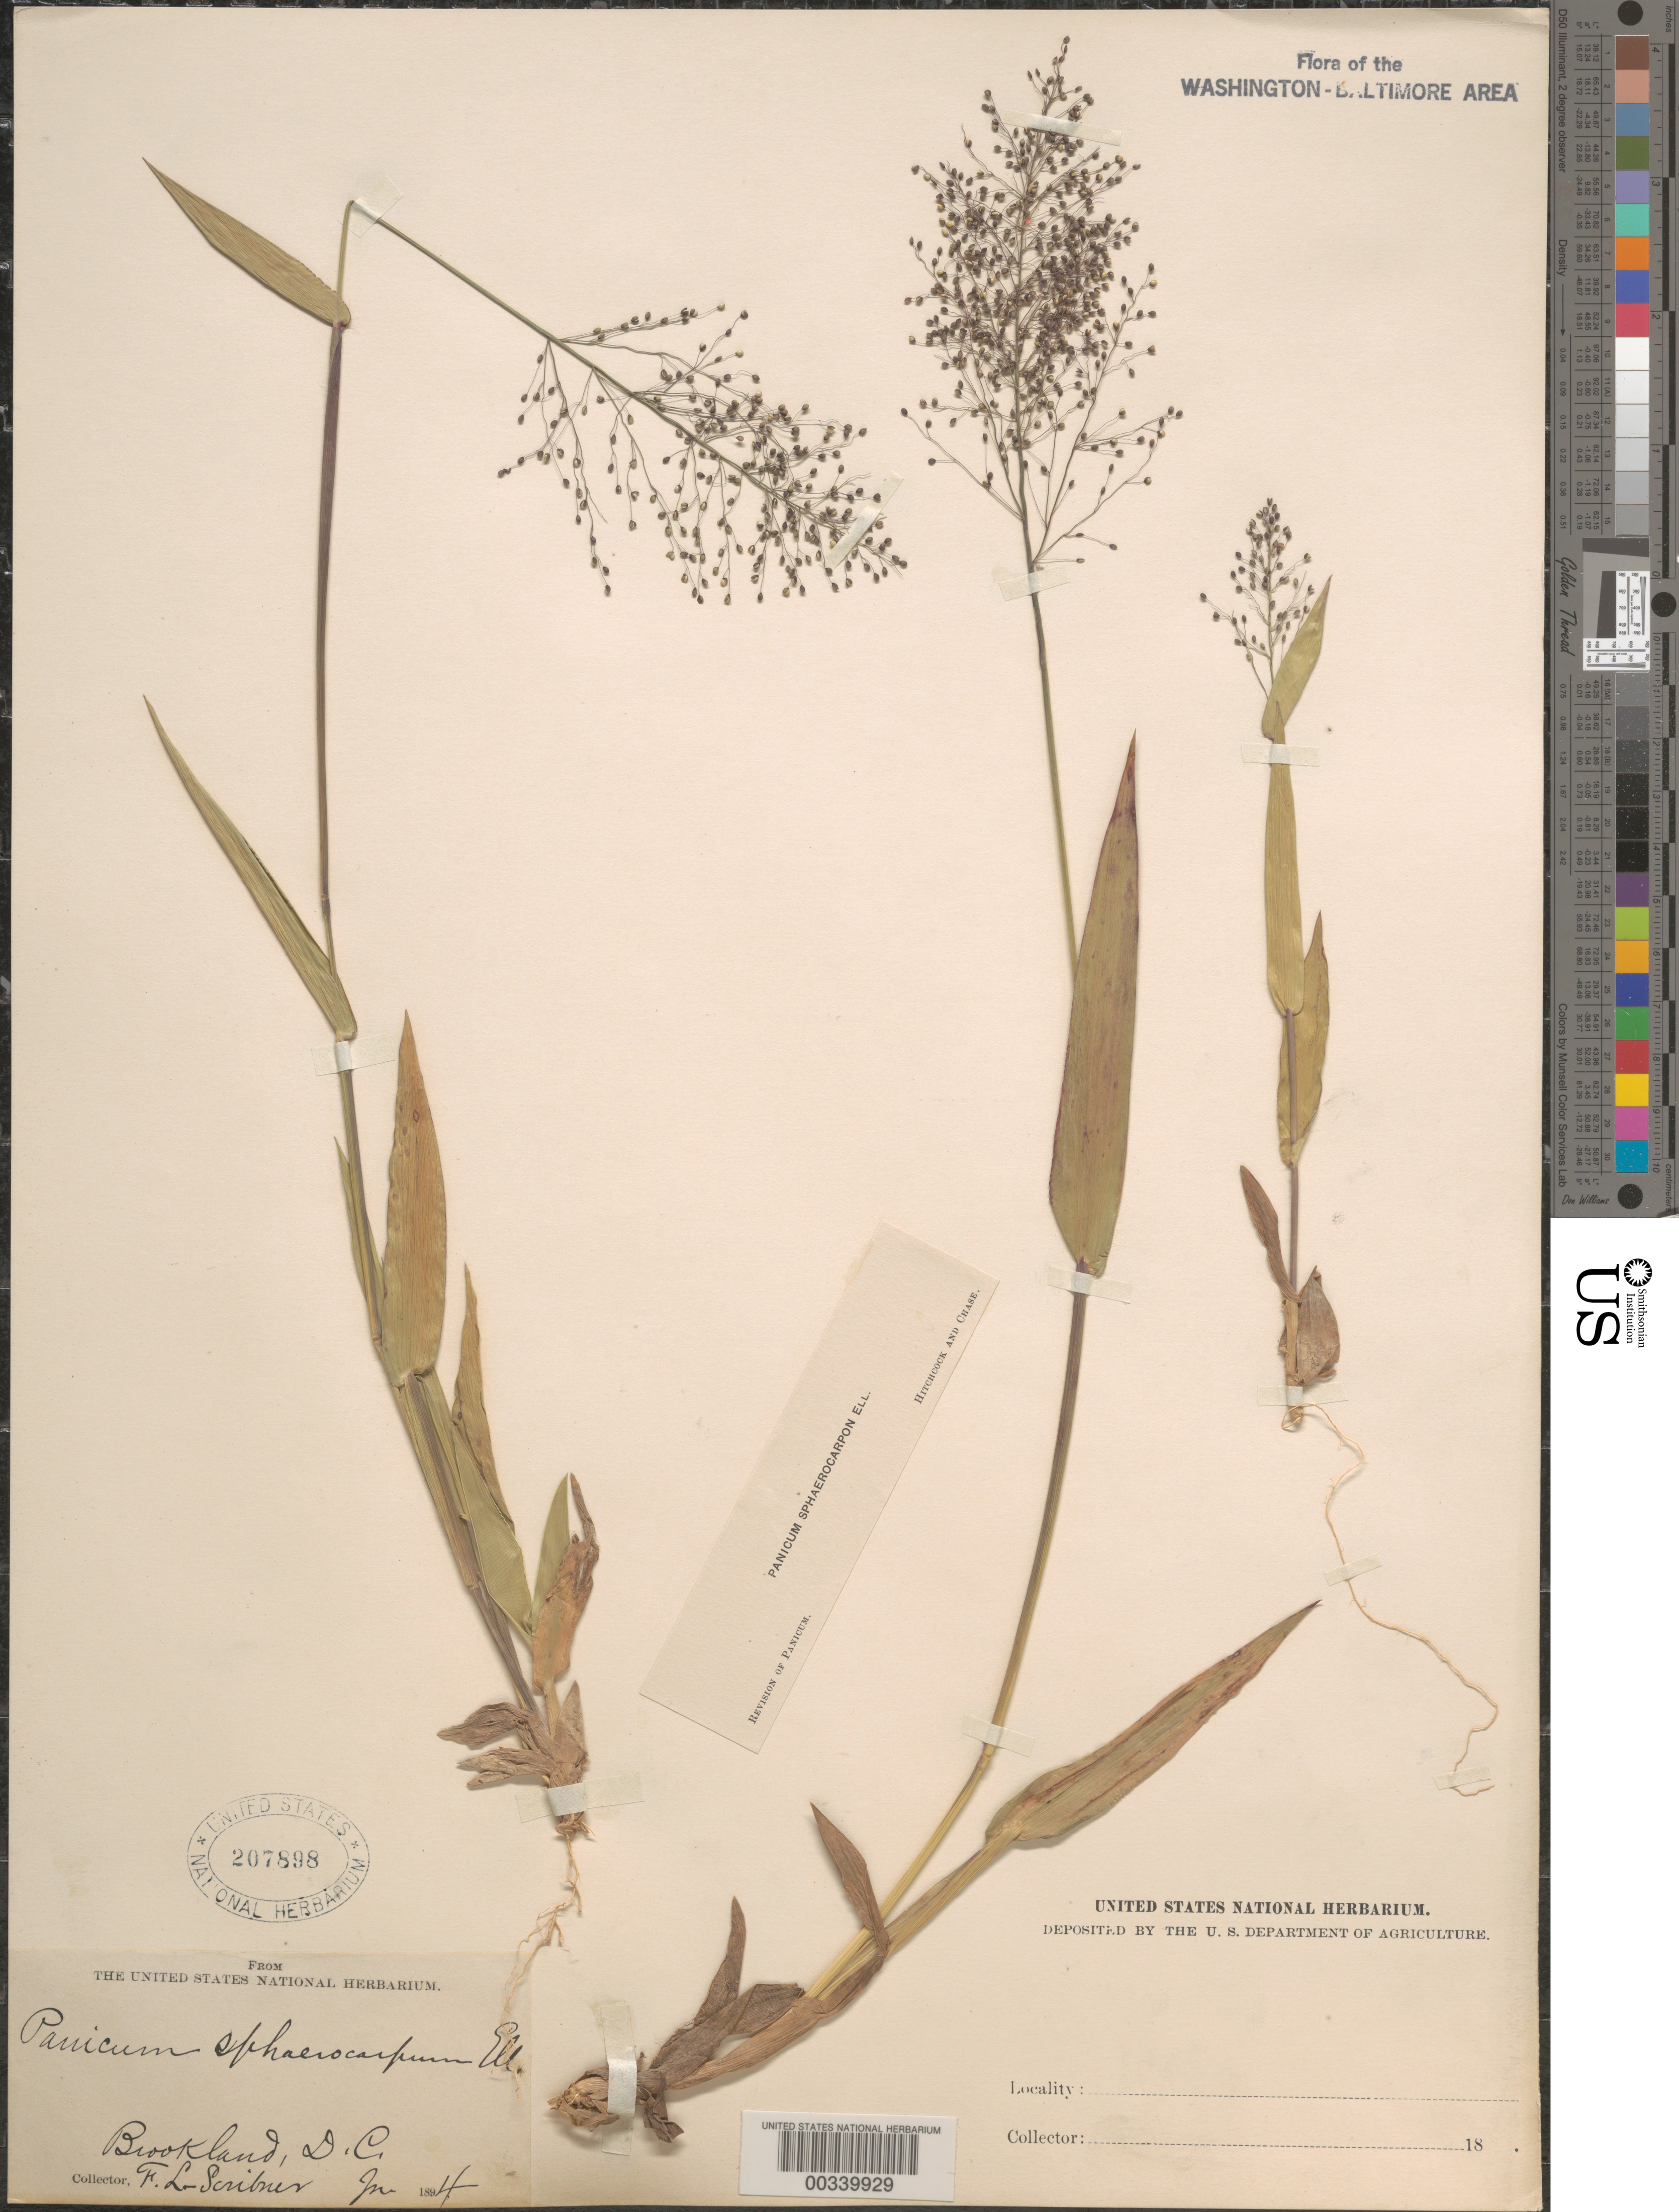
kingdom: Plantae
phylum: Tracheophyta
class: Liliopsida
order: Poales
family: Poaceae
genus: Dichanthelium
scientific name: Dichanthelium sphaerocarpon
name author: (Elliott) Gould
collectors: F. L. Scribner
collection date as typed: Jun 1894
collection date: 1894-06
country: United States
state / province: District of Columbia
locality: Brookland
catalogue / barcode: US 207898